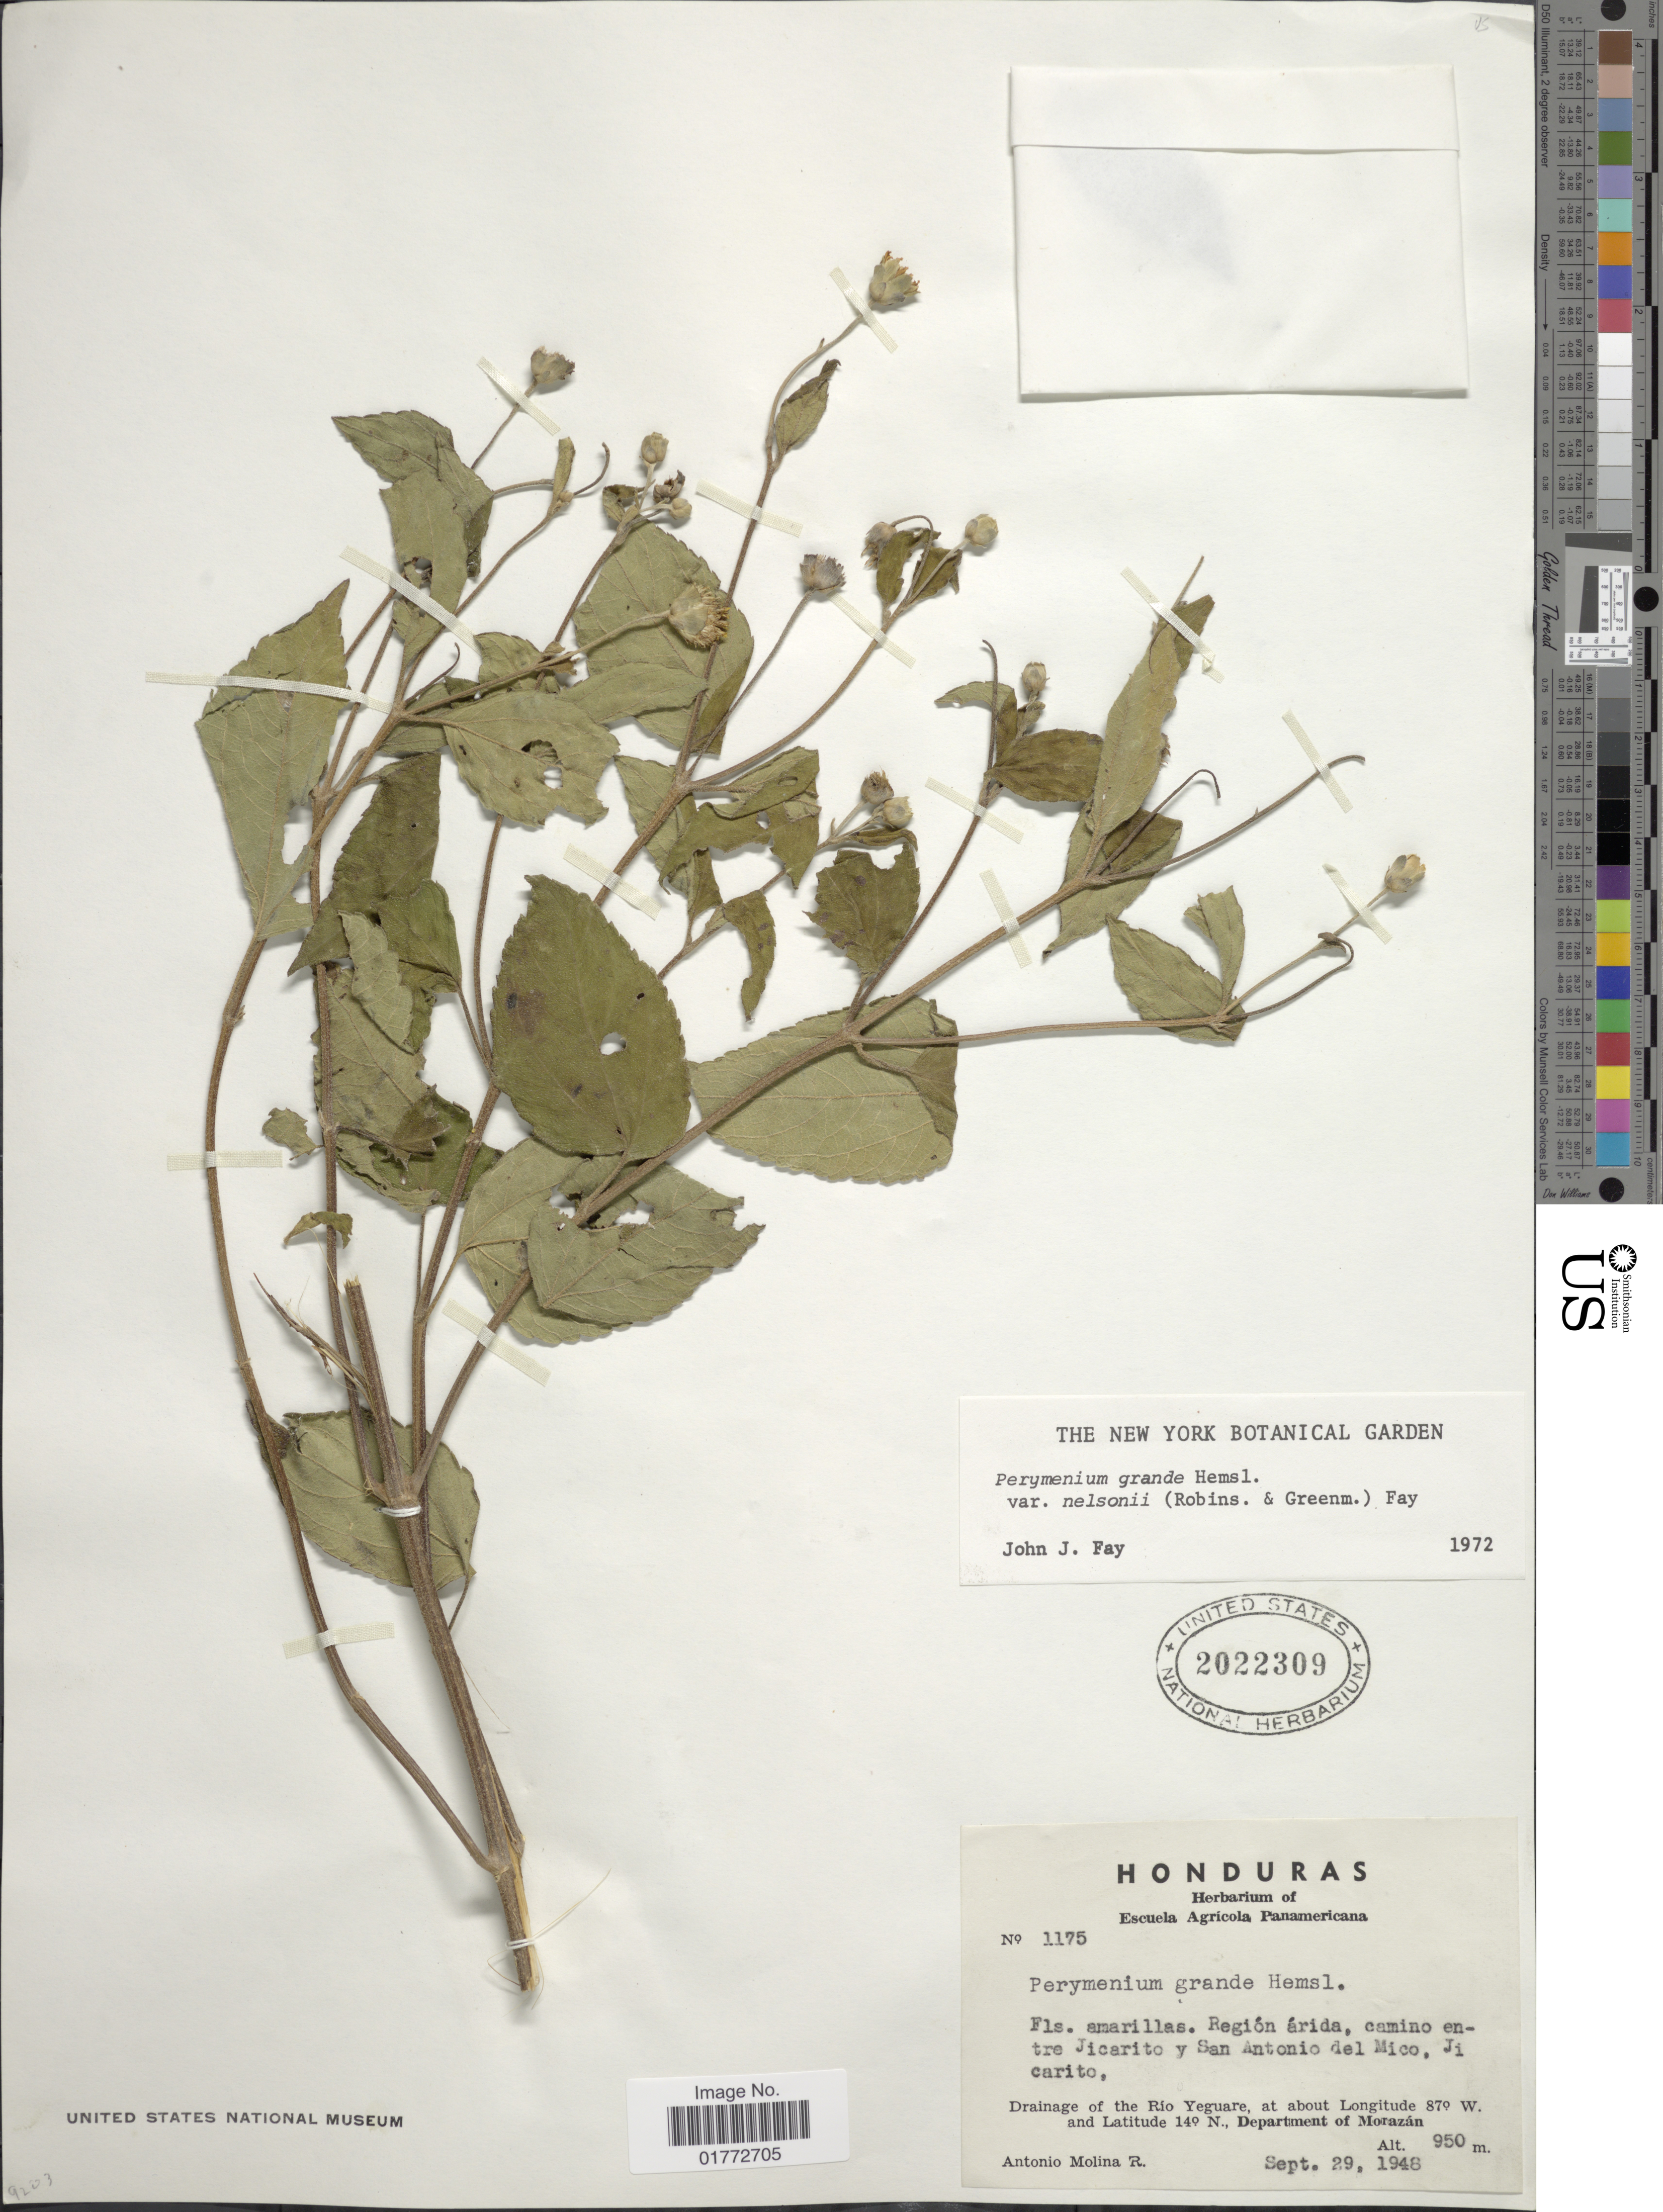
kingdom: Plantae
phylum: Tracheophyta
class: Magnoliopsida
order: Asterales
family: Asteraceae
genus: Perymenium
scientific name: Perymenium grande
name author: Hemsl.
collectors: A. Molina R.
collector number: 1175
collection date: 1946-09-29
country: Honduras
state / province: Fco. Morazán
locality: Region arida, camino entre Jicarito y San Antonio del Mico, Jicarito, Drainage of the Rio Yeguare, Department of Morazan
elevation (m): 950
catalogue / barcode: US 2022309